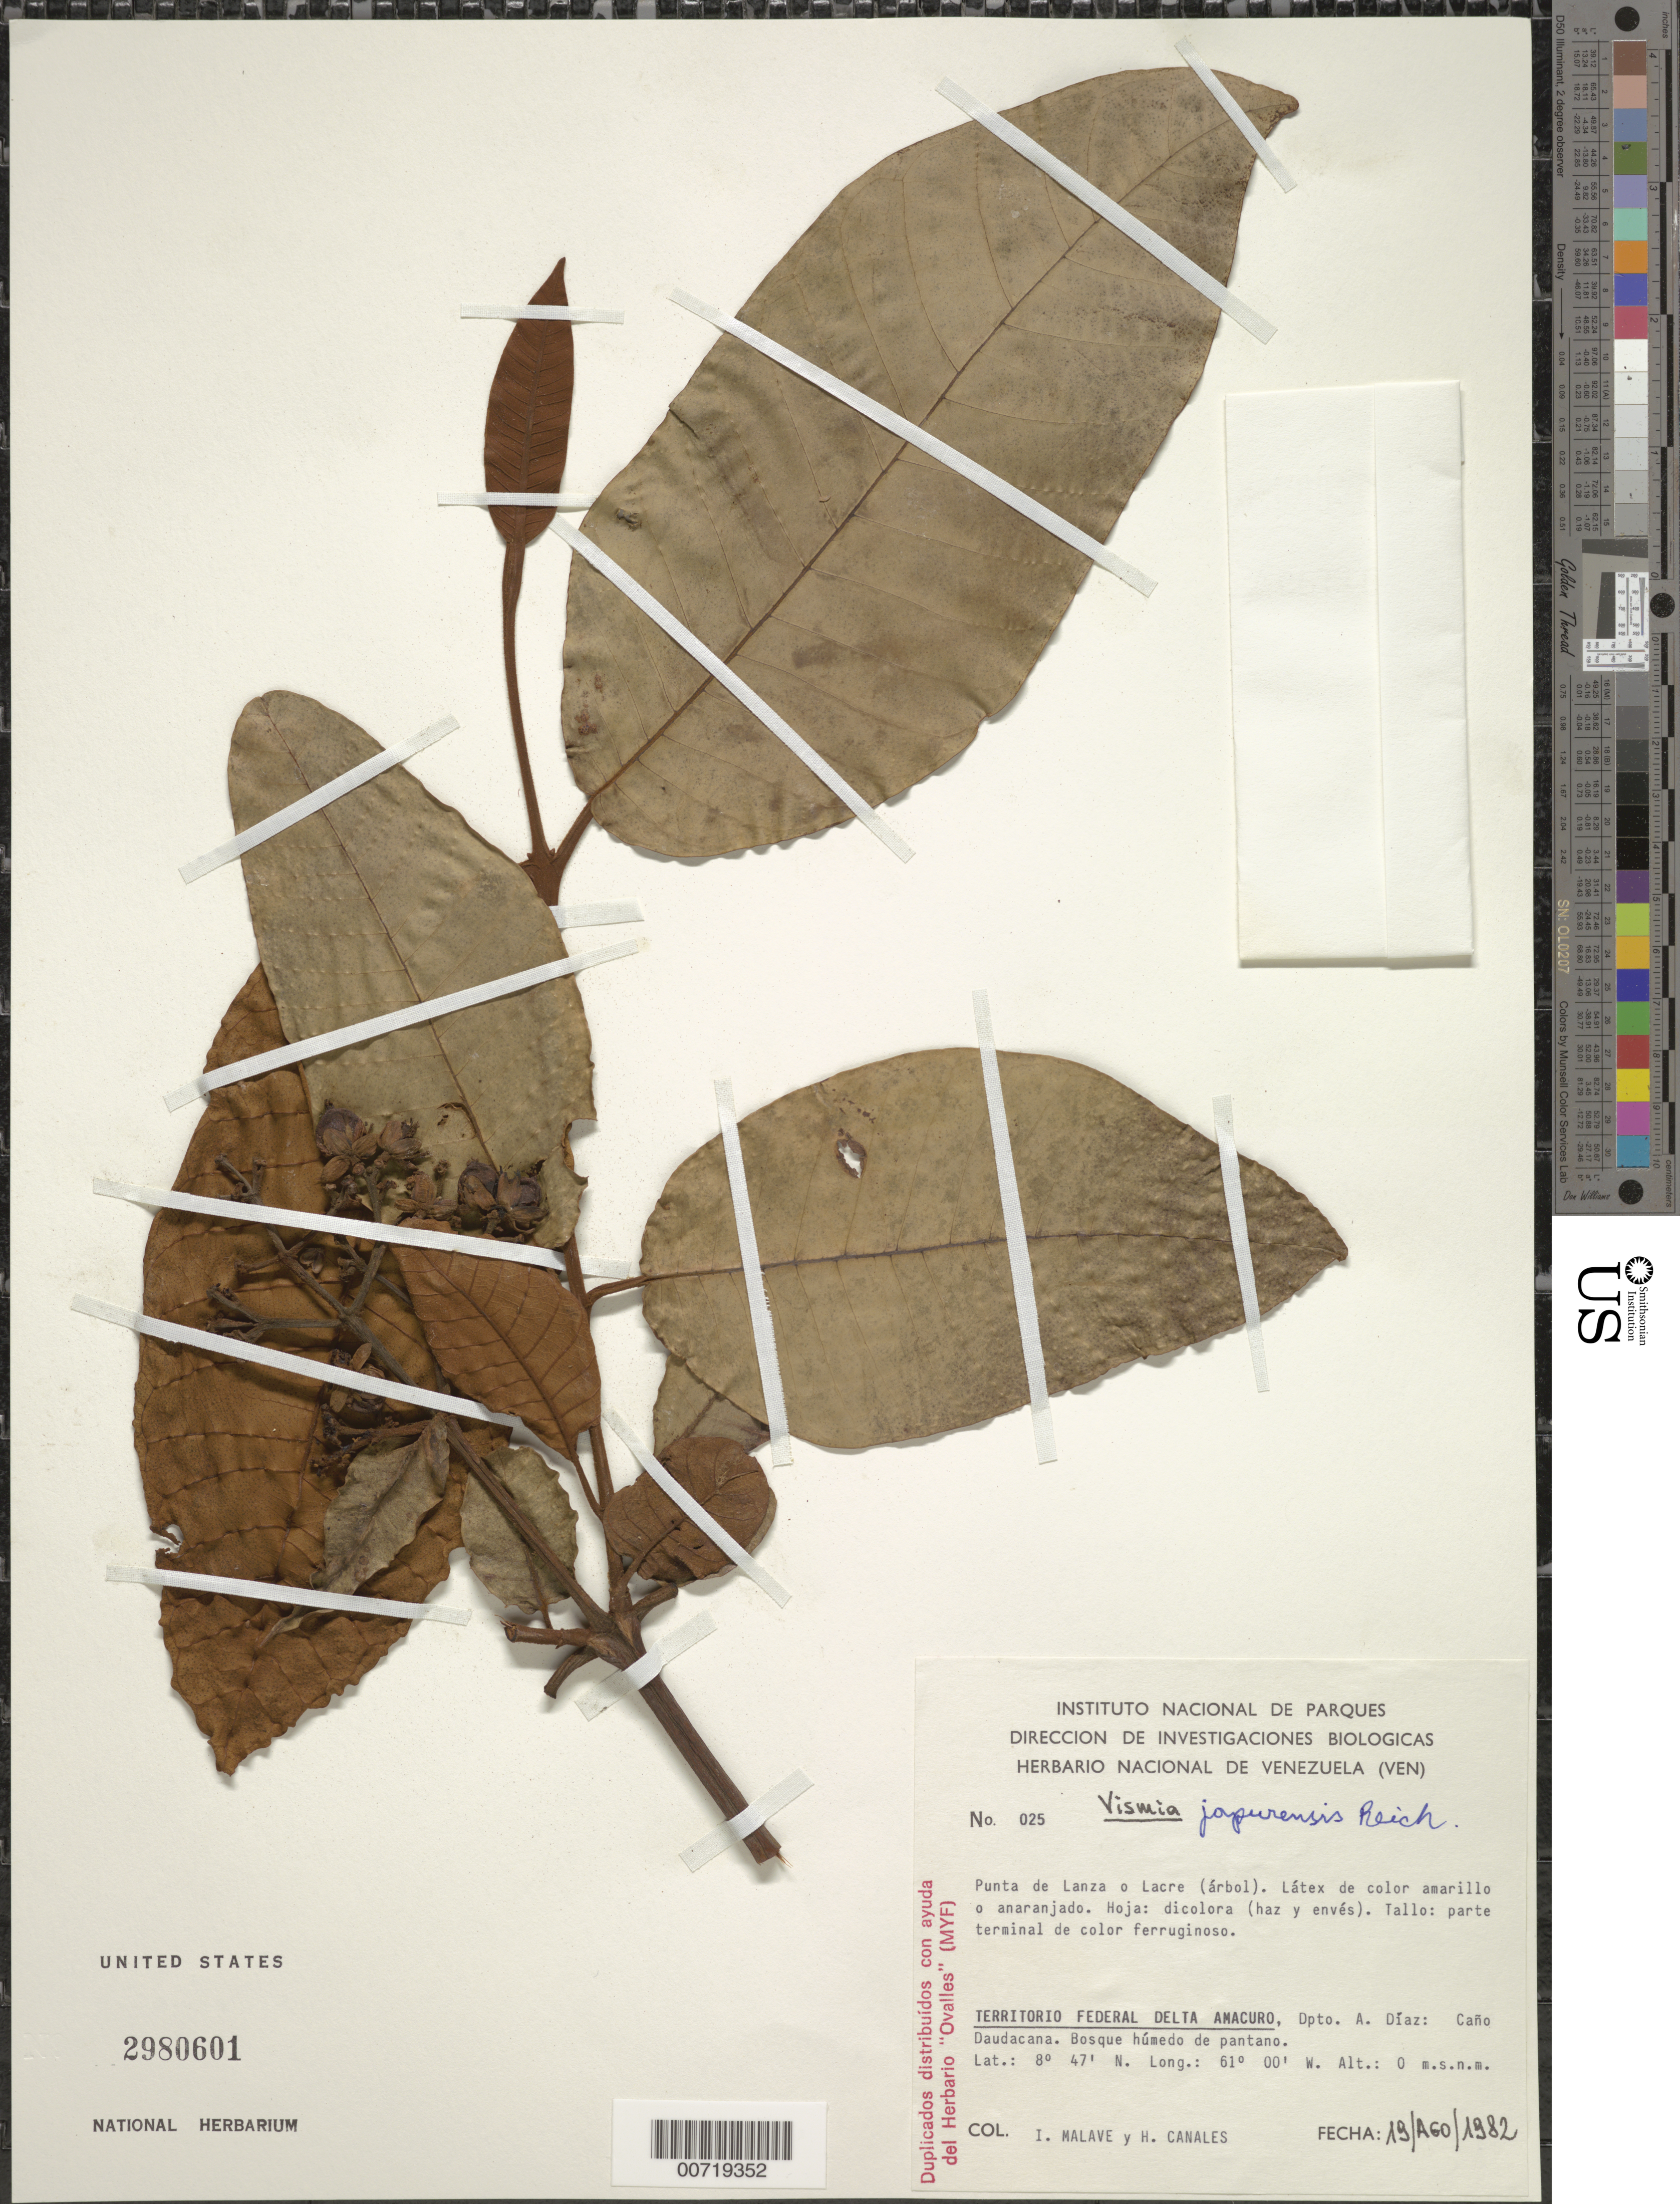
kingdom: Plantae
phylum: Tracheophyta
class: Magnoliopsida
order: Malpighiales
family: Hypericaceae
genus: Vismia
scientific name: Vismia japurensis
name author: Reichardt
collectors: I. Malave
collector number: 25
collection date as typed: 19-Aug-82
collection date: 1982-08-19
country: Venezuela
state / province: Delta Amacuro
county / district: Antonio Díaz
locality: Caño Duadacana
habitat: Bosque humedo de pantano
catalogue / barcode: US 2980601